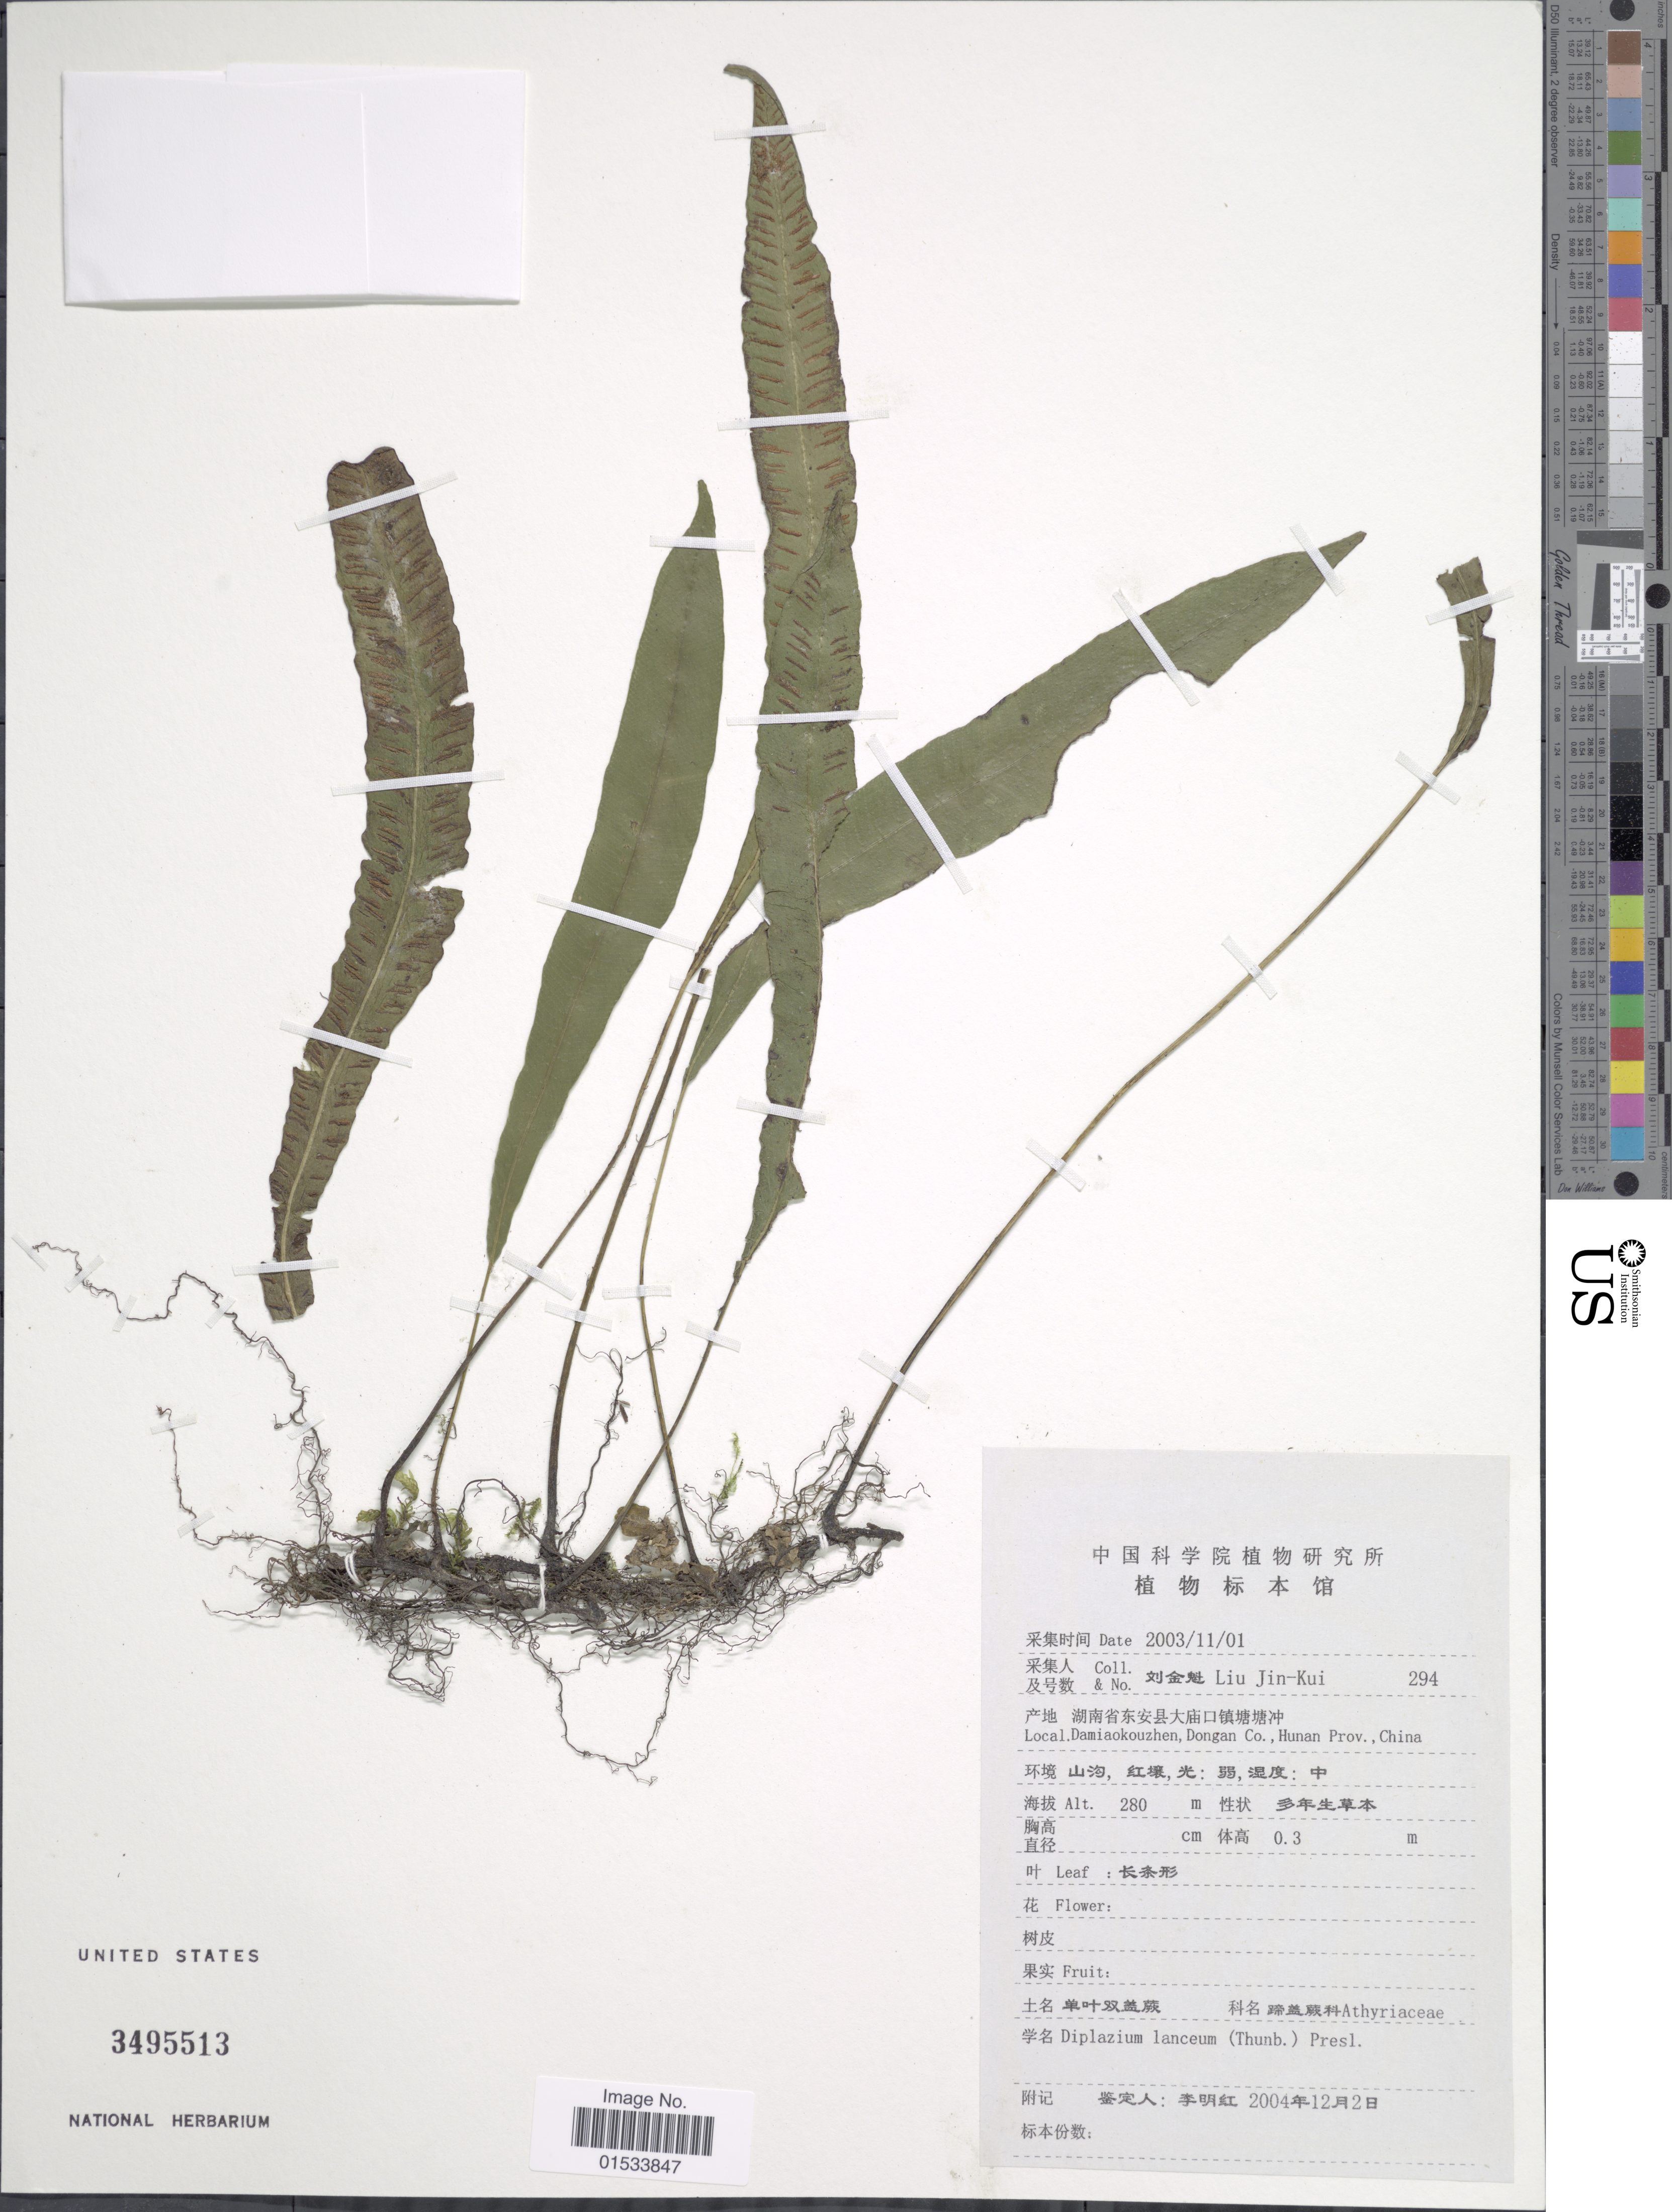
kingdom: Plantae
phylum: Tracheophyta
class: Polypodiopsida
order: Polypodiales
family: Athyriaceae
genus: Diplazium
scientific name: Diplazium lanceum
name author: (Thunb.) C. Presl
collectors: Liu Jin-Kui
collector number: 294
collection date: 2003-11-01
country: China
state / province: Hunan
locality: Damiaokouzhen, Dongan Co.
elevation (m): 280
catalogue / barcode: US 3495513